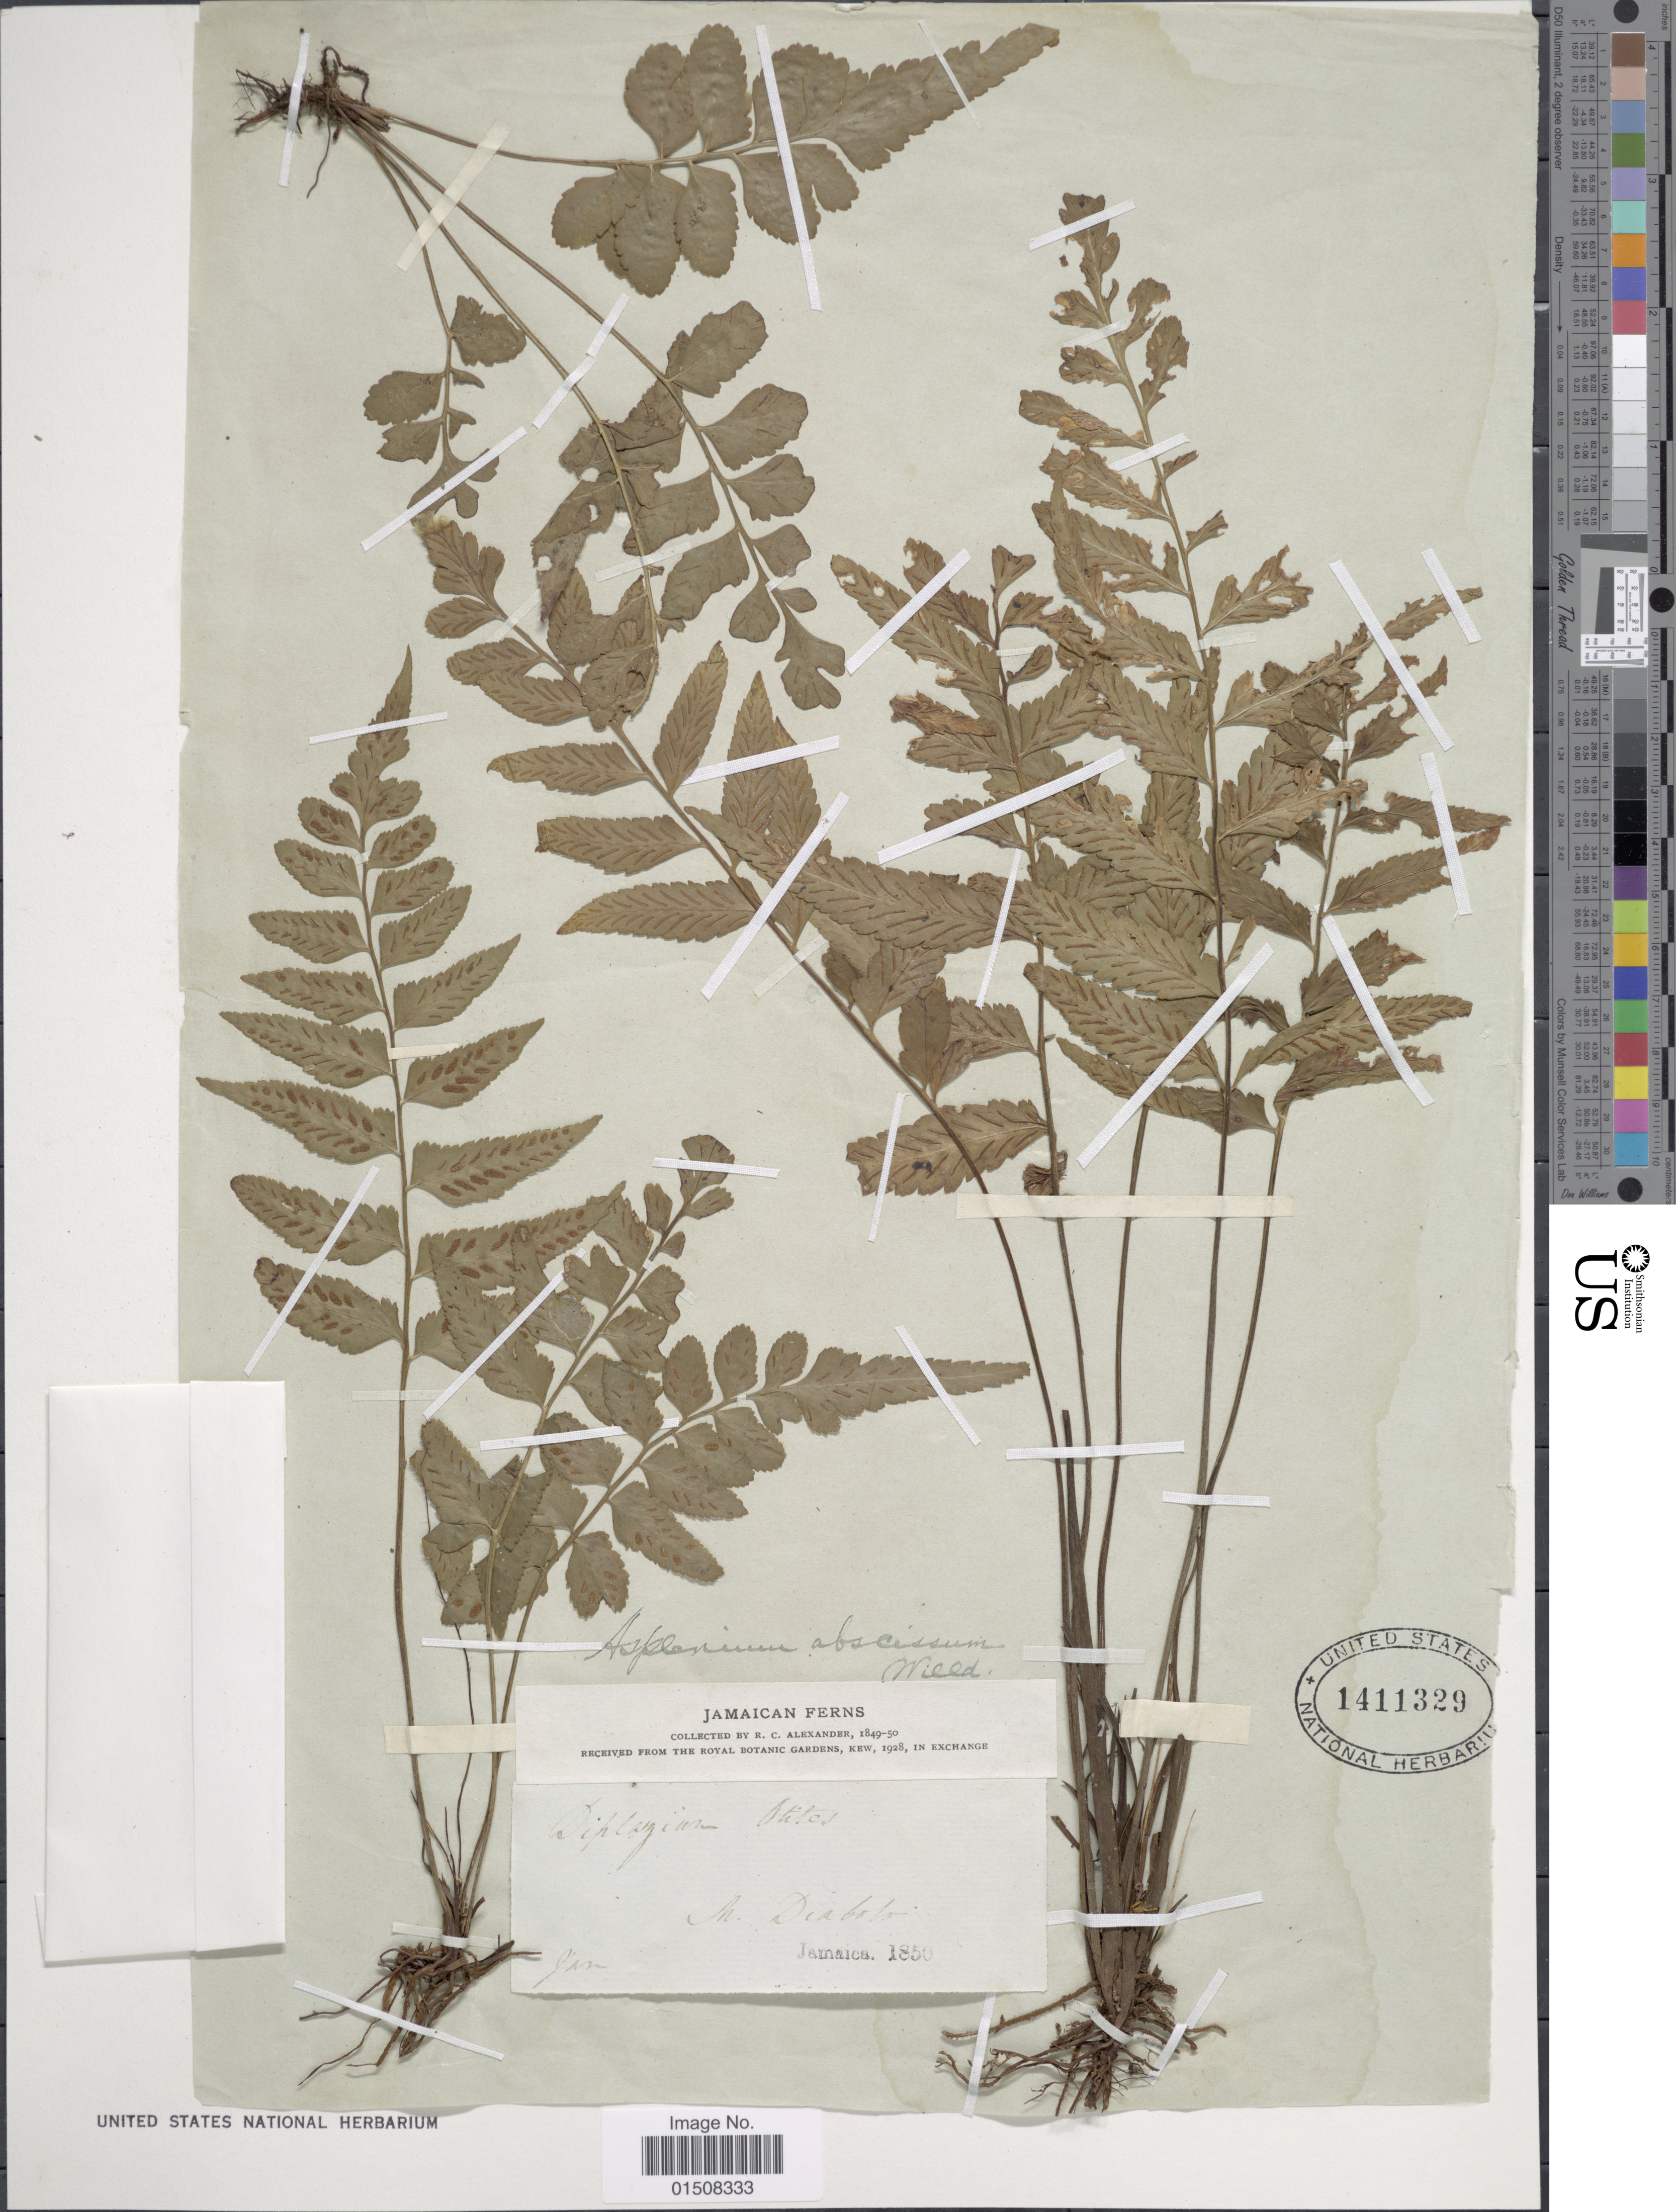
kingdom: Plantae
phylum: Tracheophyta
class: Polypodiopsida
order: Polypodiales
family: Aspleniaceae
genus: Asplenium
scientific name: Asplenium abscissum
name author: Willd.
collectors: R. C. Alexander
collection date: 1850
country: Jamaica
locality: Mt. Diablo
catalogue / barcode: US 1411329